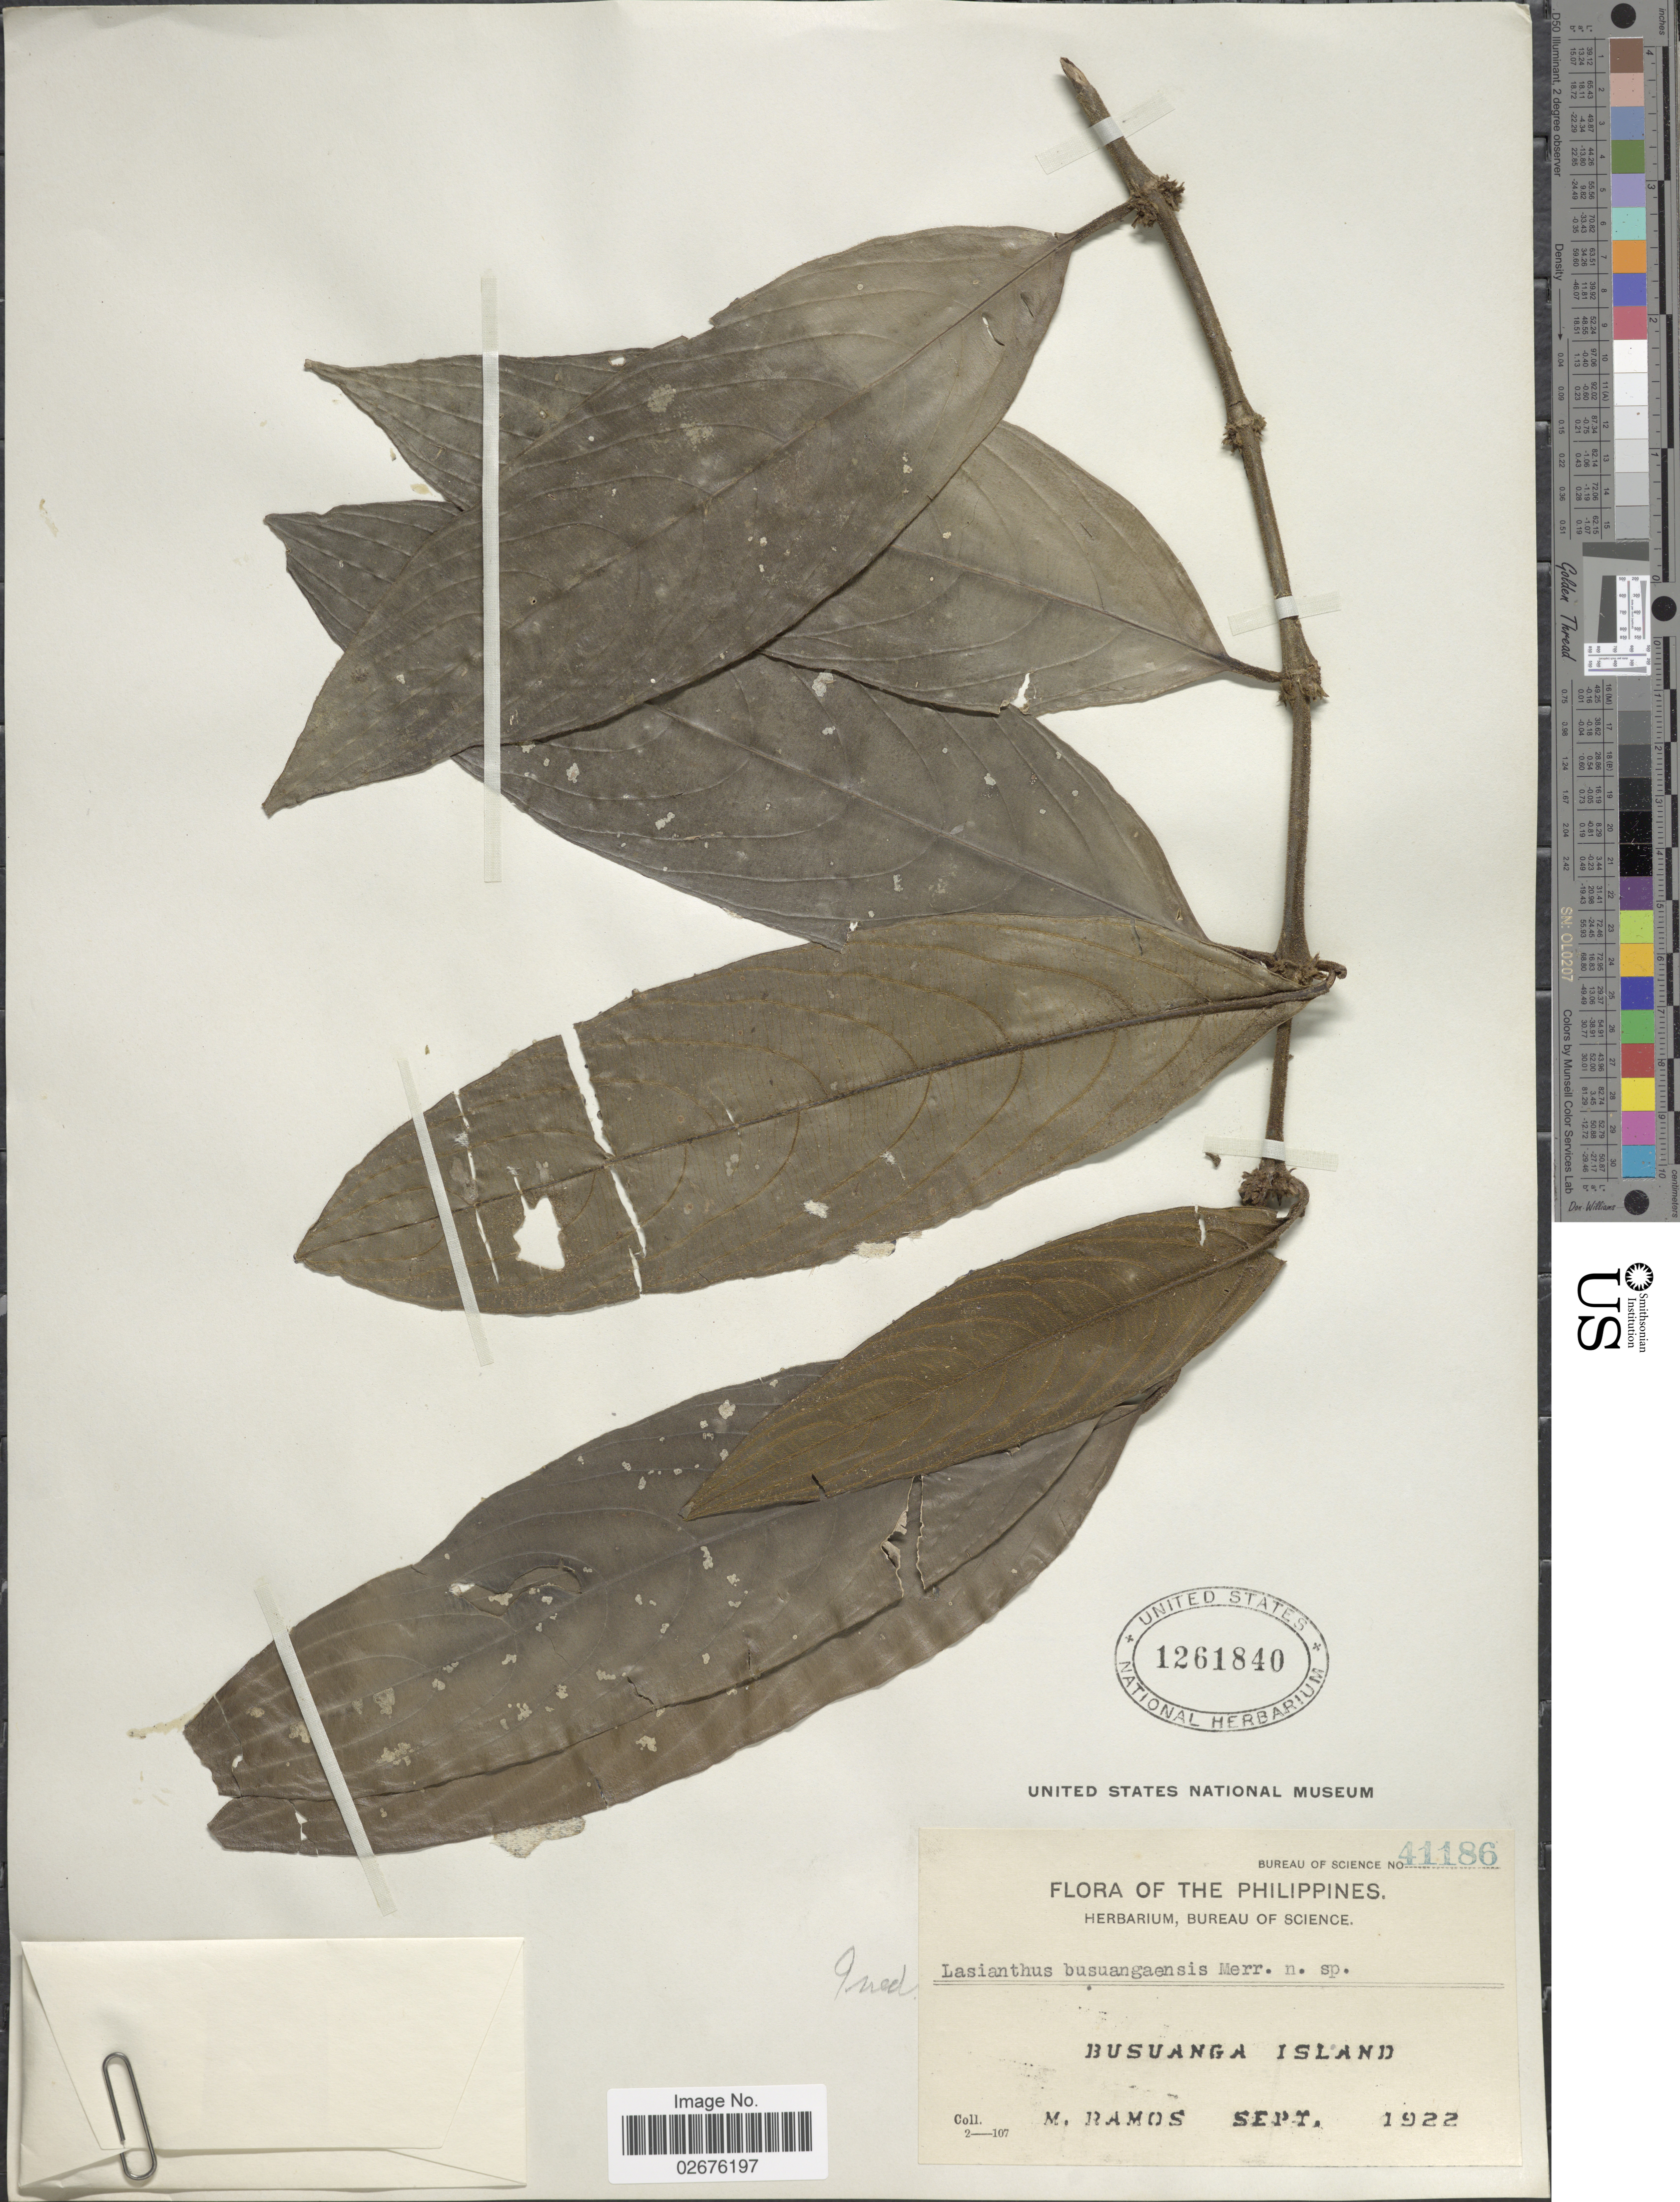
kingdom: Plantae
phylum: Tracheophyta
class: Magnoliopsida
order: Gentianales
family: Rubiaceae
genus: Lasianthus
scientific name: Lasianthus sp.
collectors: M. Ramos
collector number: Bureau of Science 41186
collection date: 1922-09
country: Philippines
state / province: Mimaropa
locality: Busuanga Island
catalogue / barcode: US 1261840